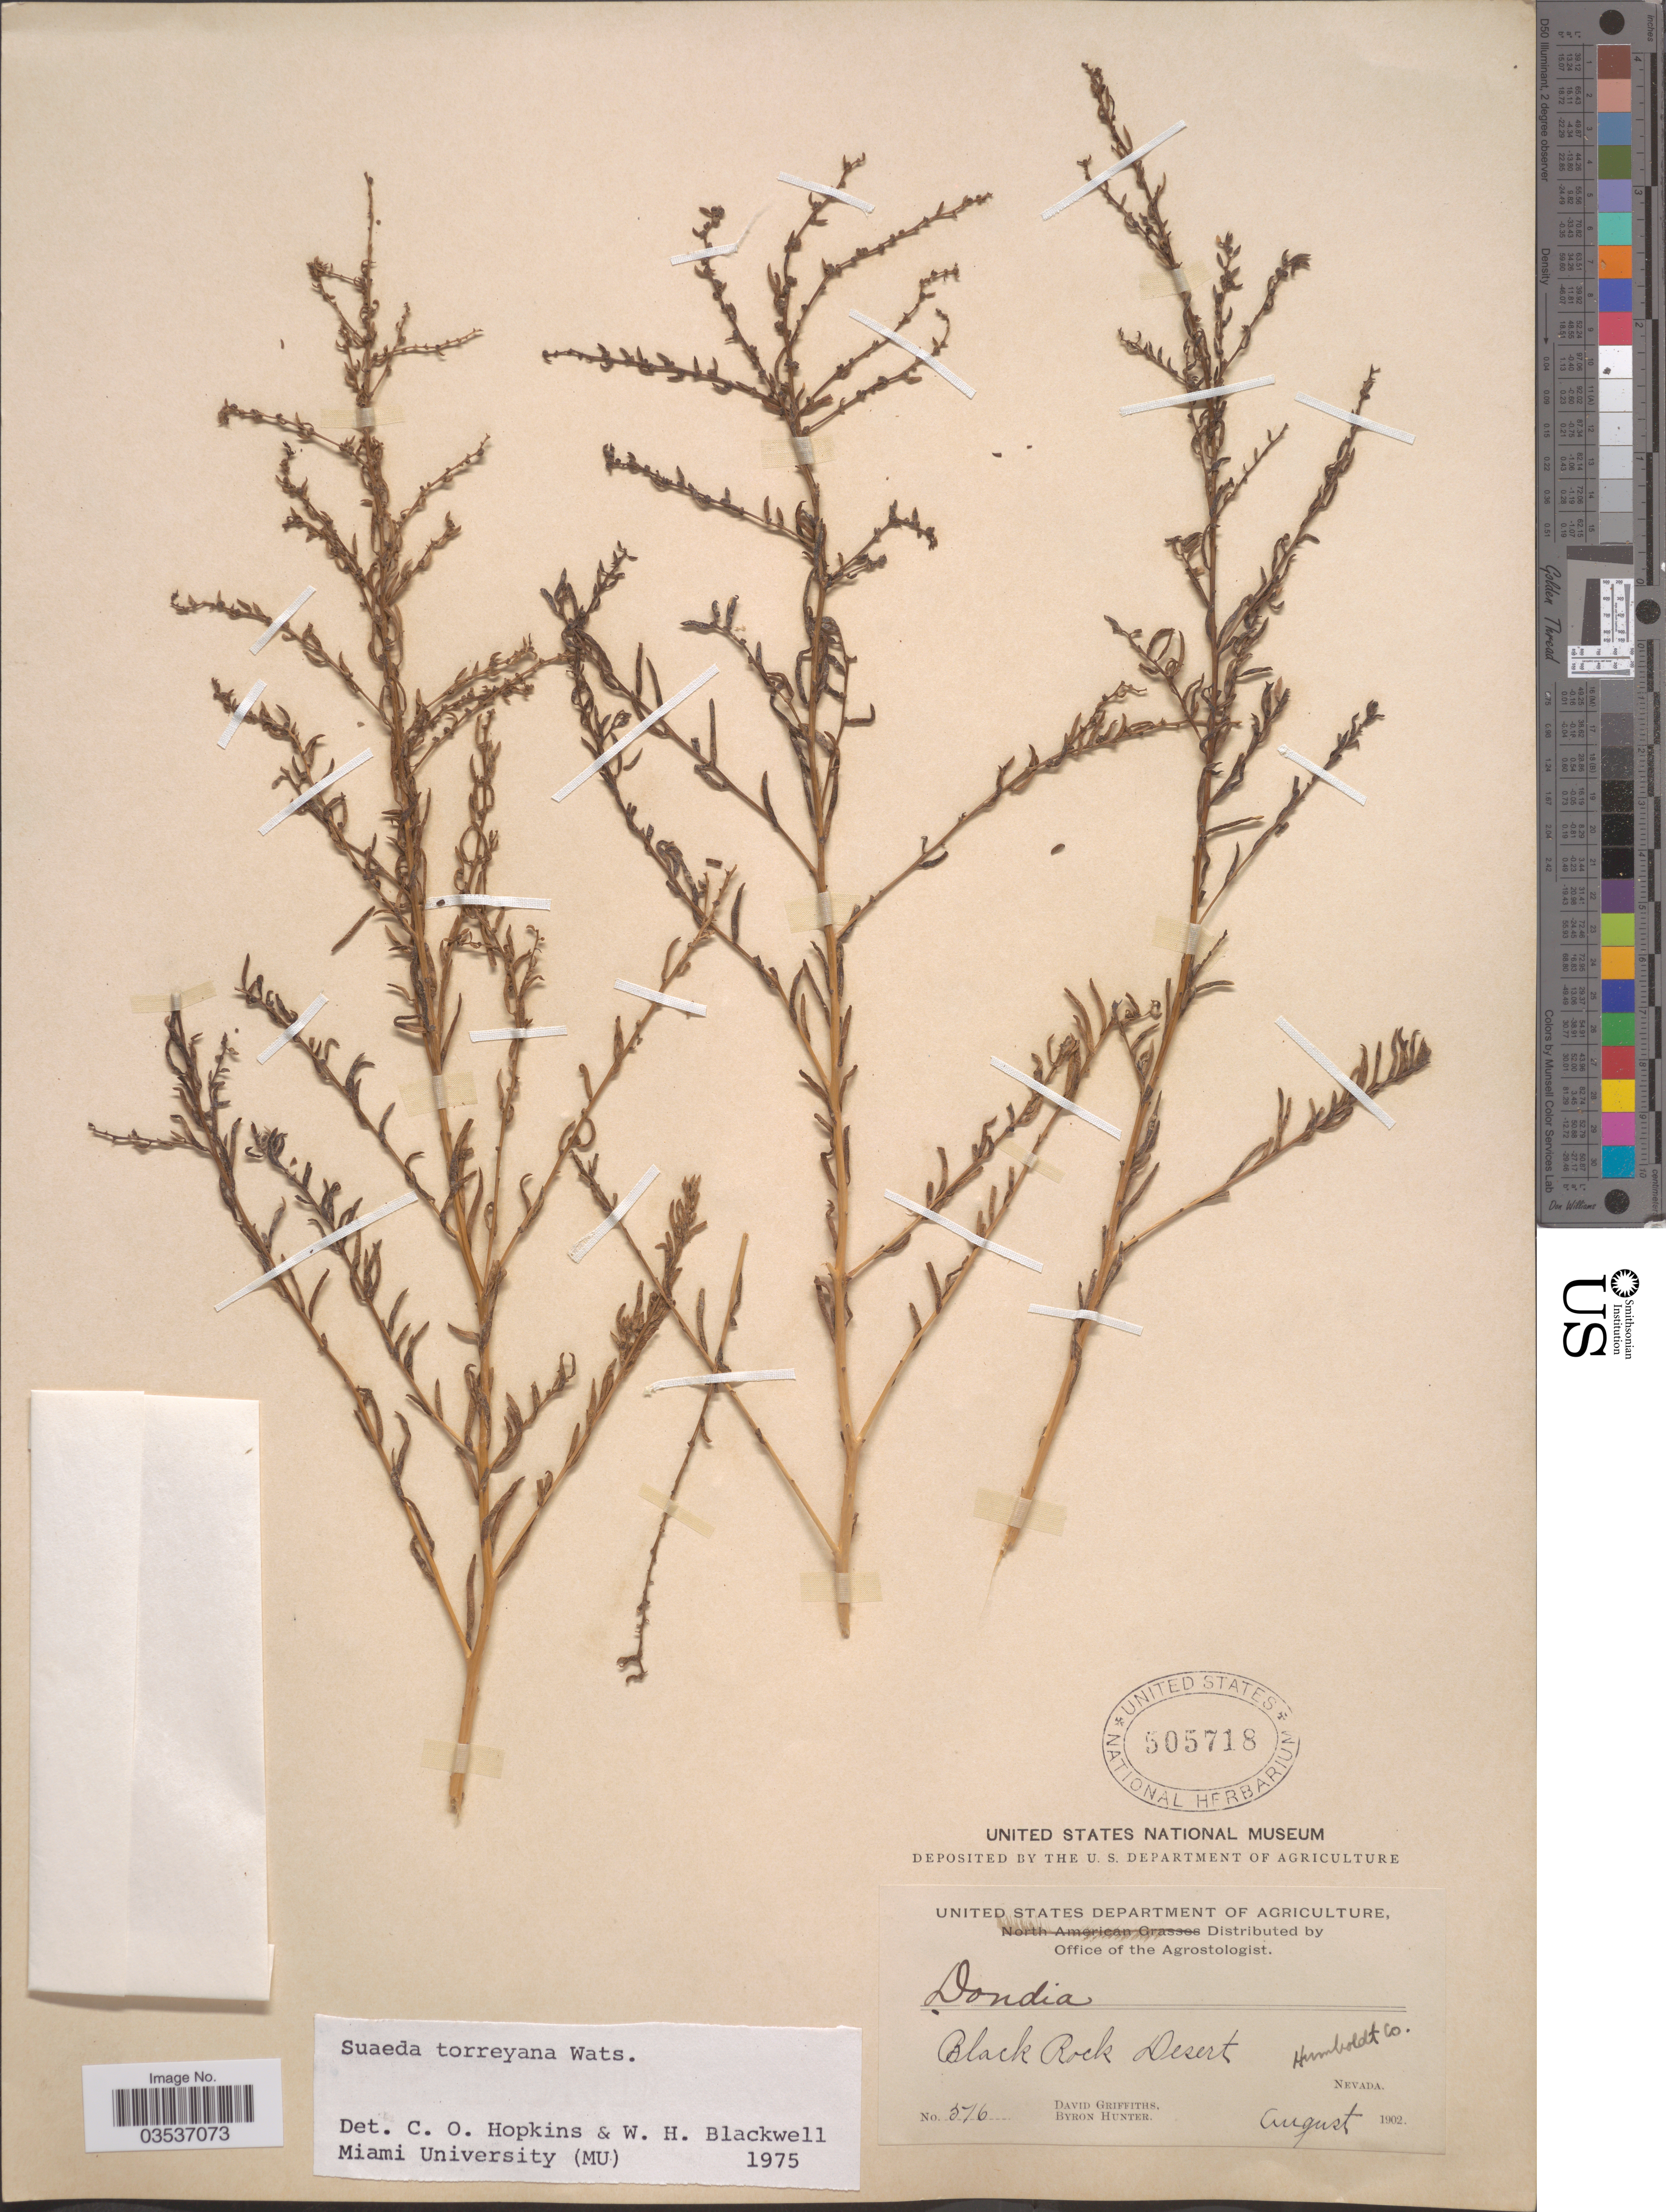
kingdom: Plantae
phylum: Tracheophyta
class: Magnoliopsida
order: Caryophyllales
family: Amaranthaceae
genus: Suaeda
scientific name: Suaeda torreyana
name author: S. Watson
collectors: D. Griffiths & B. Hunter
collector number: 516*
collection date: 1902-08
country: United States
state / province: Nevada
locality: Black Rock Desert Humboldt Co.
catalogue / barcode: US 505718